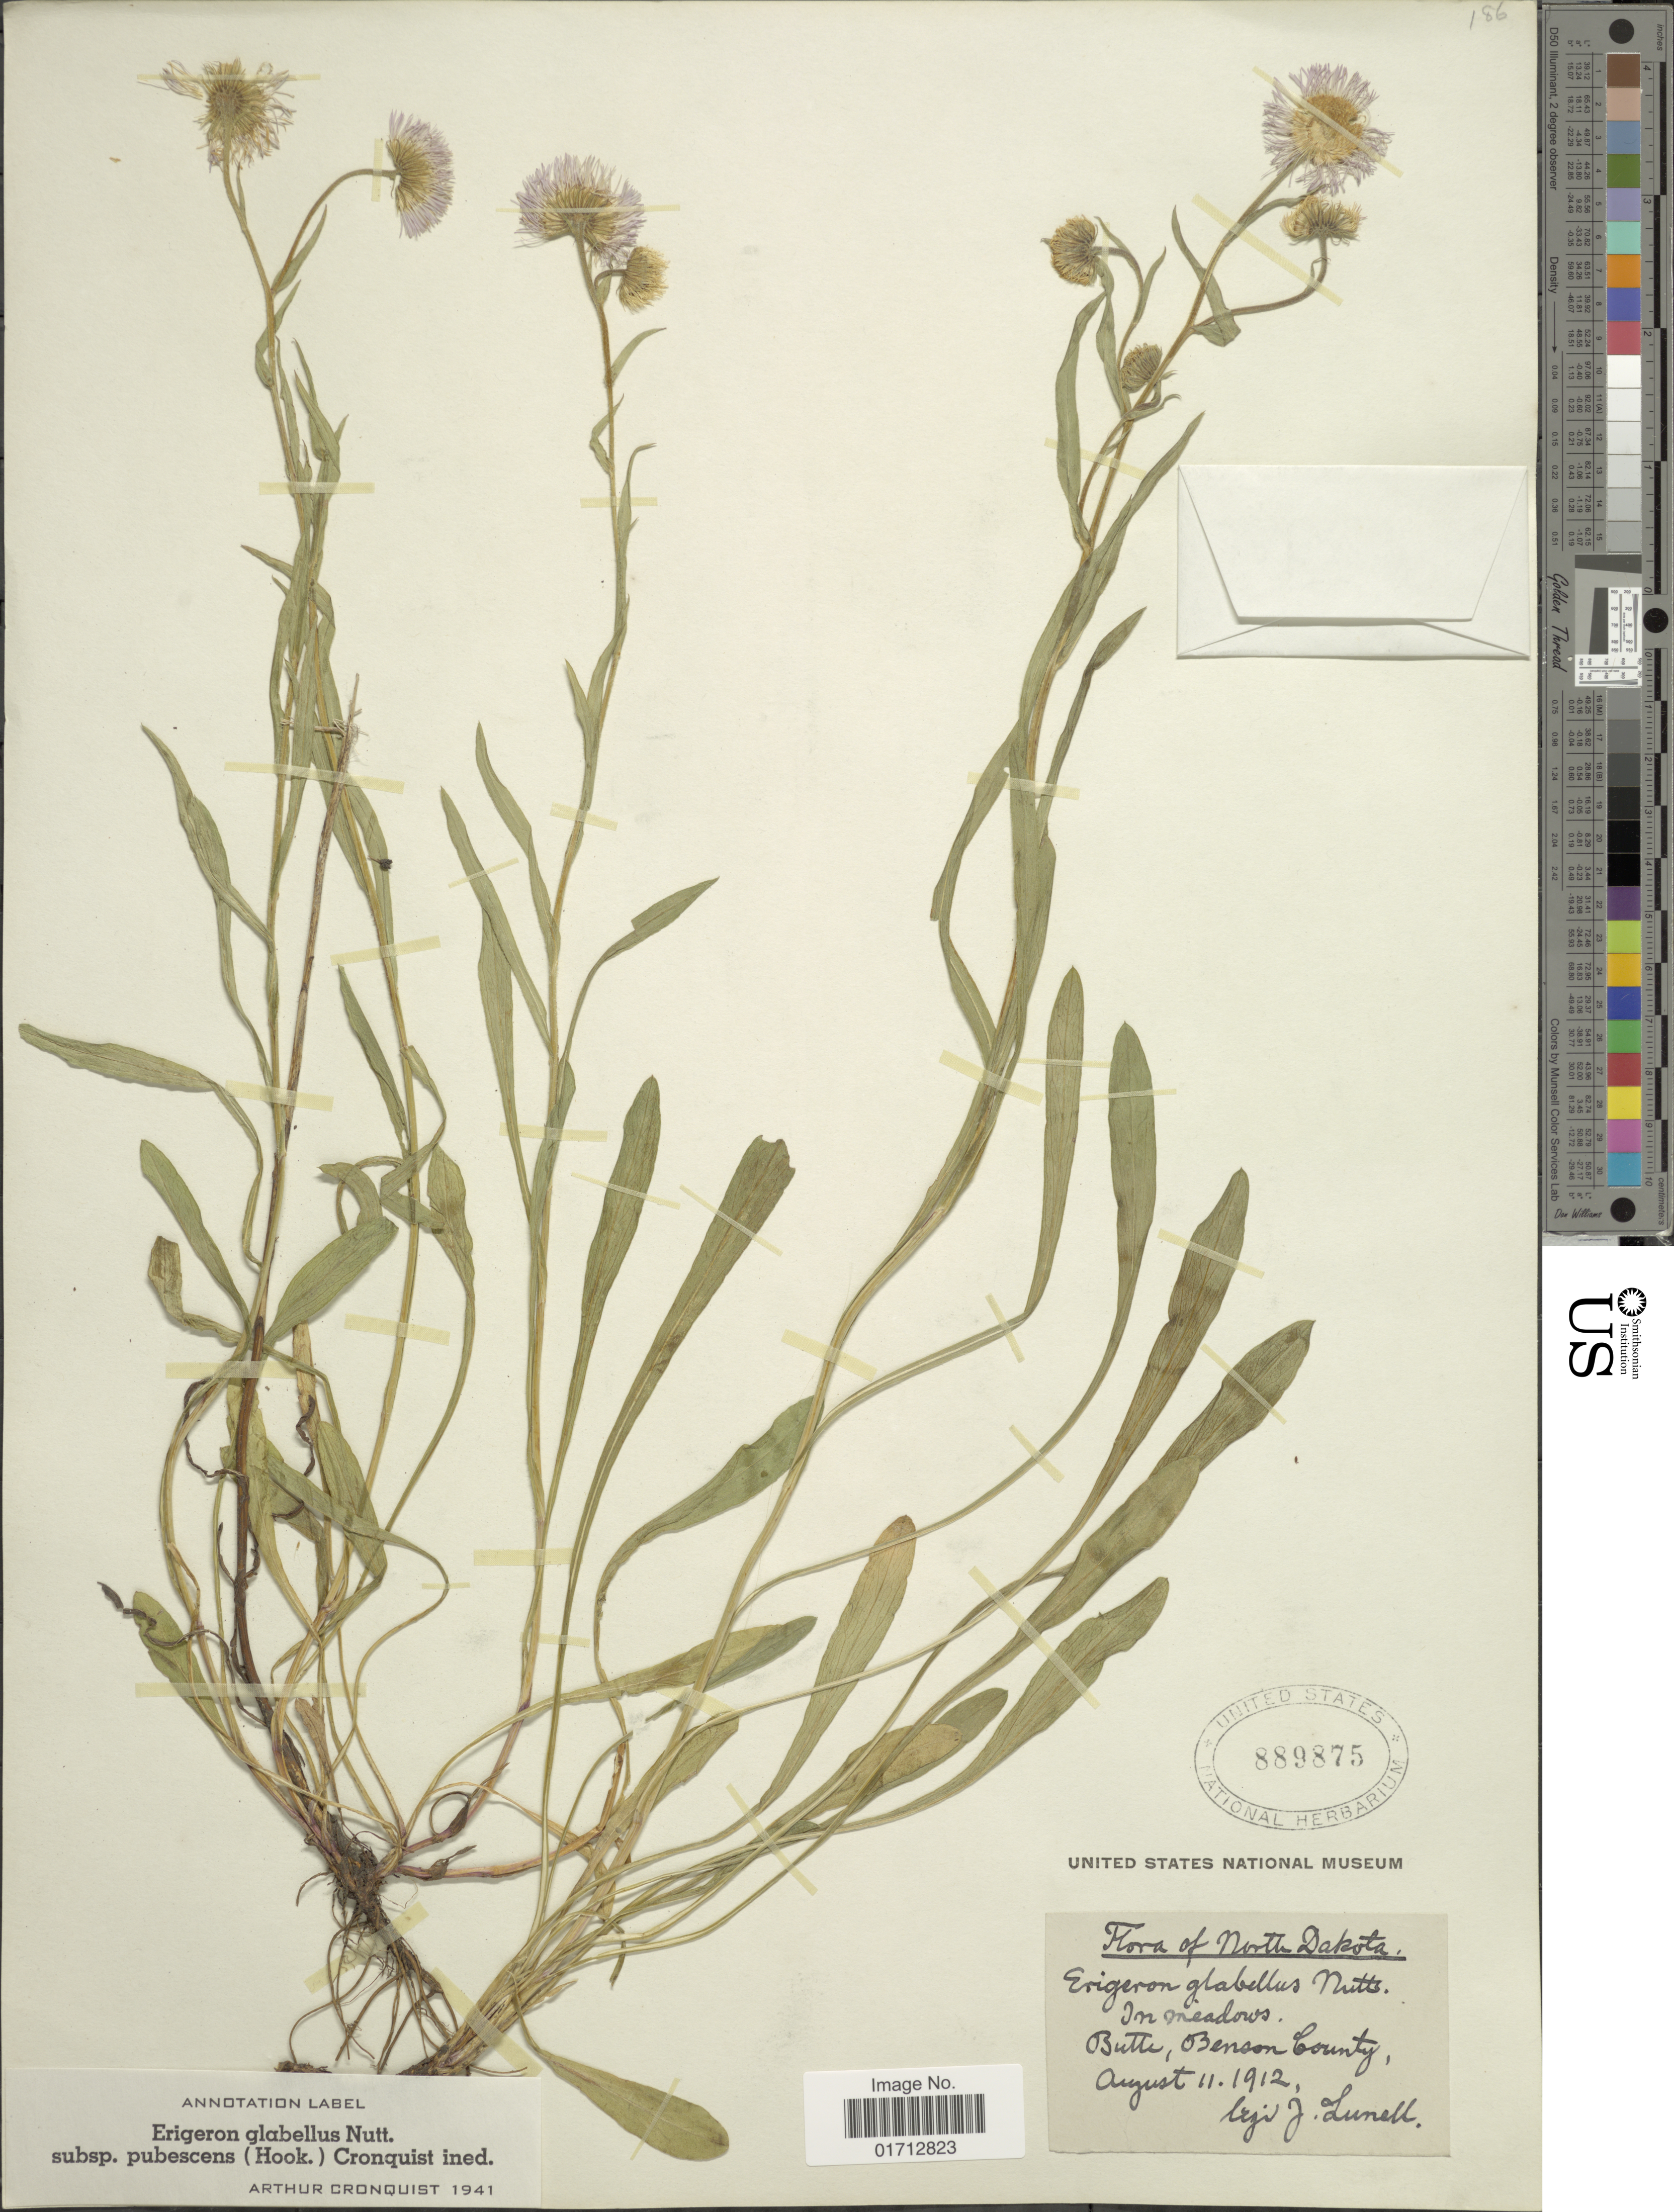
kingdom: Plantae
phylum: Tracheophyta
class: Magnoliopsida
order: Asterales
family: Asteraceae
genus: Erigeron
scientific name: Erigeron glabellus subsp. pubescens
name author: (Hook.) Cronq.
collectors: L. Luxner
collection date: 1912-08-11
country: United States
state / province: North Dakota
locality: Butte, Benson County.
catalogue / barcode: US 889875